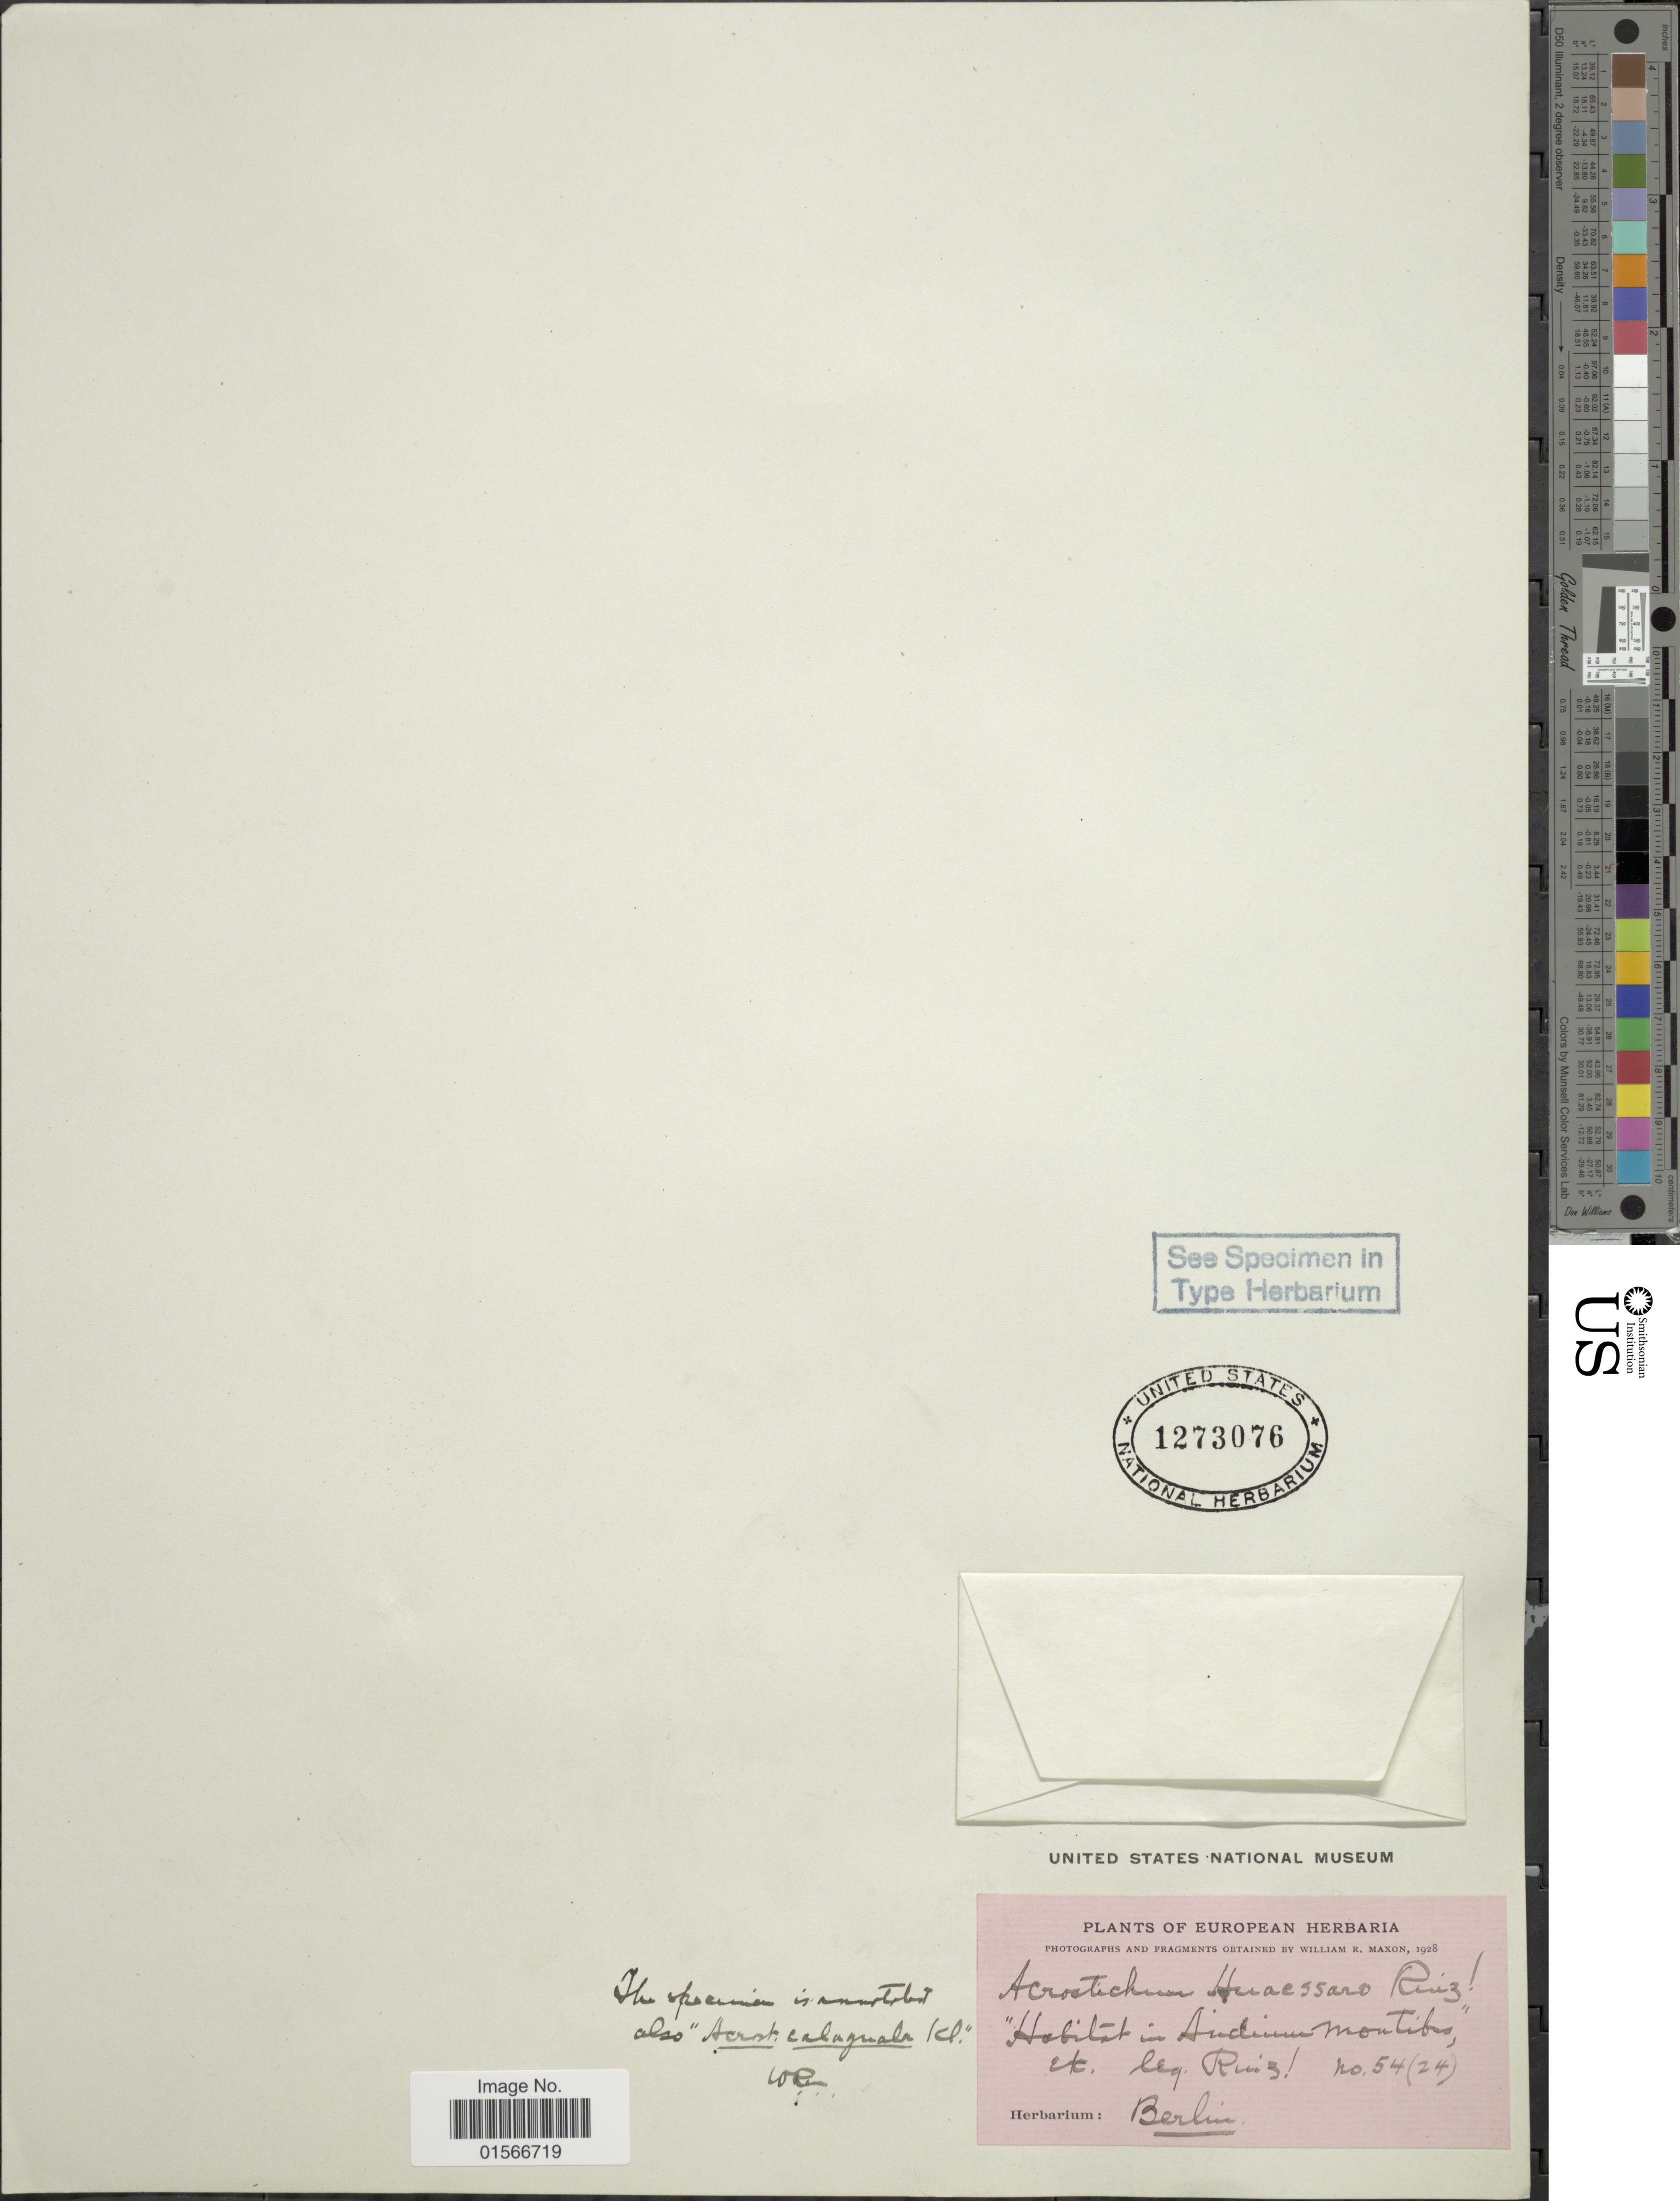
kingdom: Plantae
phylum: Tracheophyta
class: Polypodiopsida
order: Polypodiales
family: Dryopteridaceae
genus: Elaphoglossum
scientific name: Elaphoglossum huacsaro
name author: (Ruiz) Christ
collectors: Ruiz, --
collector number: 54 (24)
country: Germany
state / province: Berlin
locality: In Andium montibus [interpreted]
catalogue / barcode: US 1273076